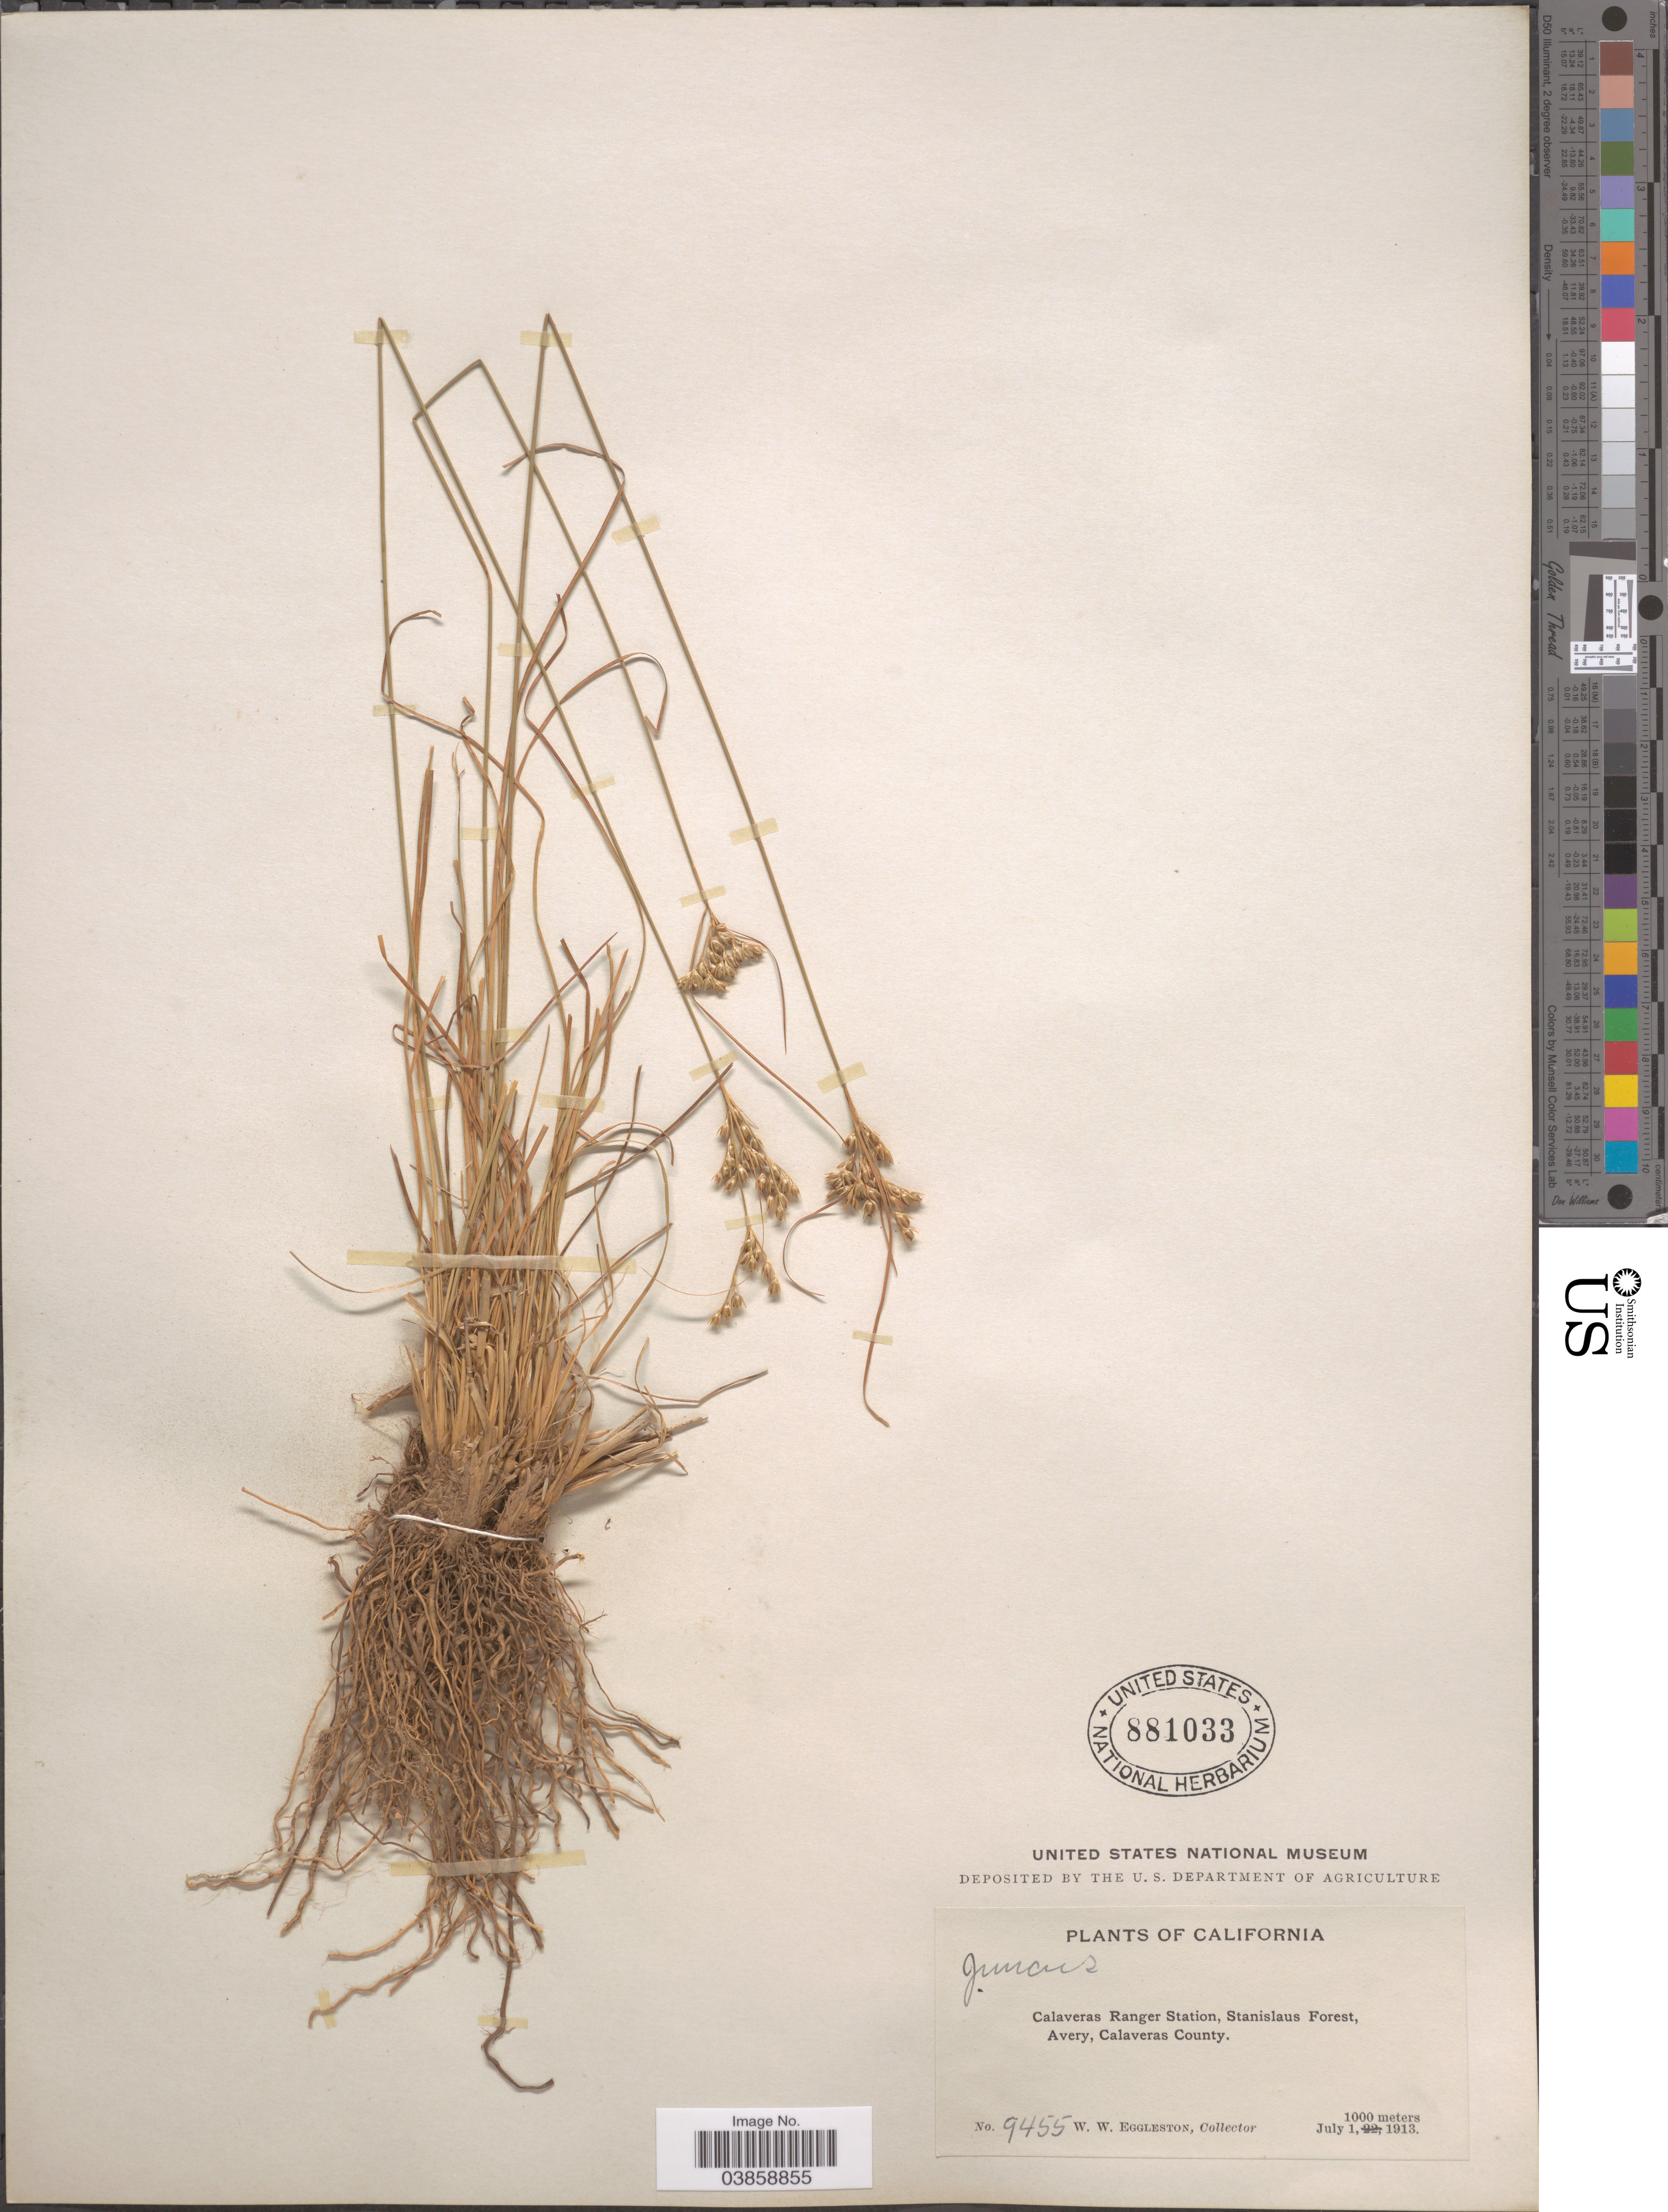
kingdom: Plantae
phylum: Tracheophyta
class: Liliopsida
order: Poales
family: Juncaceae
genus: Juncus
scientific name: Juncus sp.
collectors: W. W. Eggleston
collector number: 9455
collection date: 1913-07-01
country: United States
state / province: California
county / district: Calaveras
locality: Calaveras Ranger Station, Stanislaus Forest, Avery, Calaveras County.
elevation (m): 1000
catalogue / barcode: US 881033